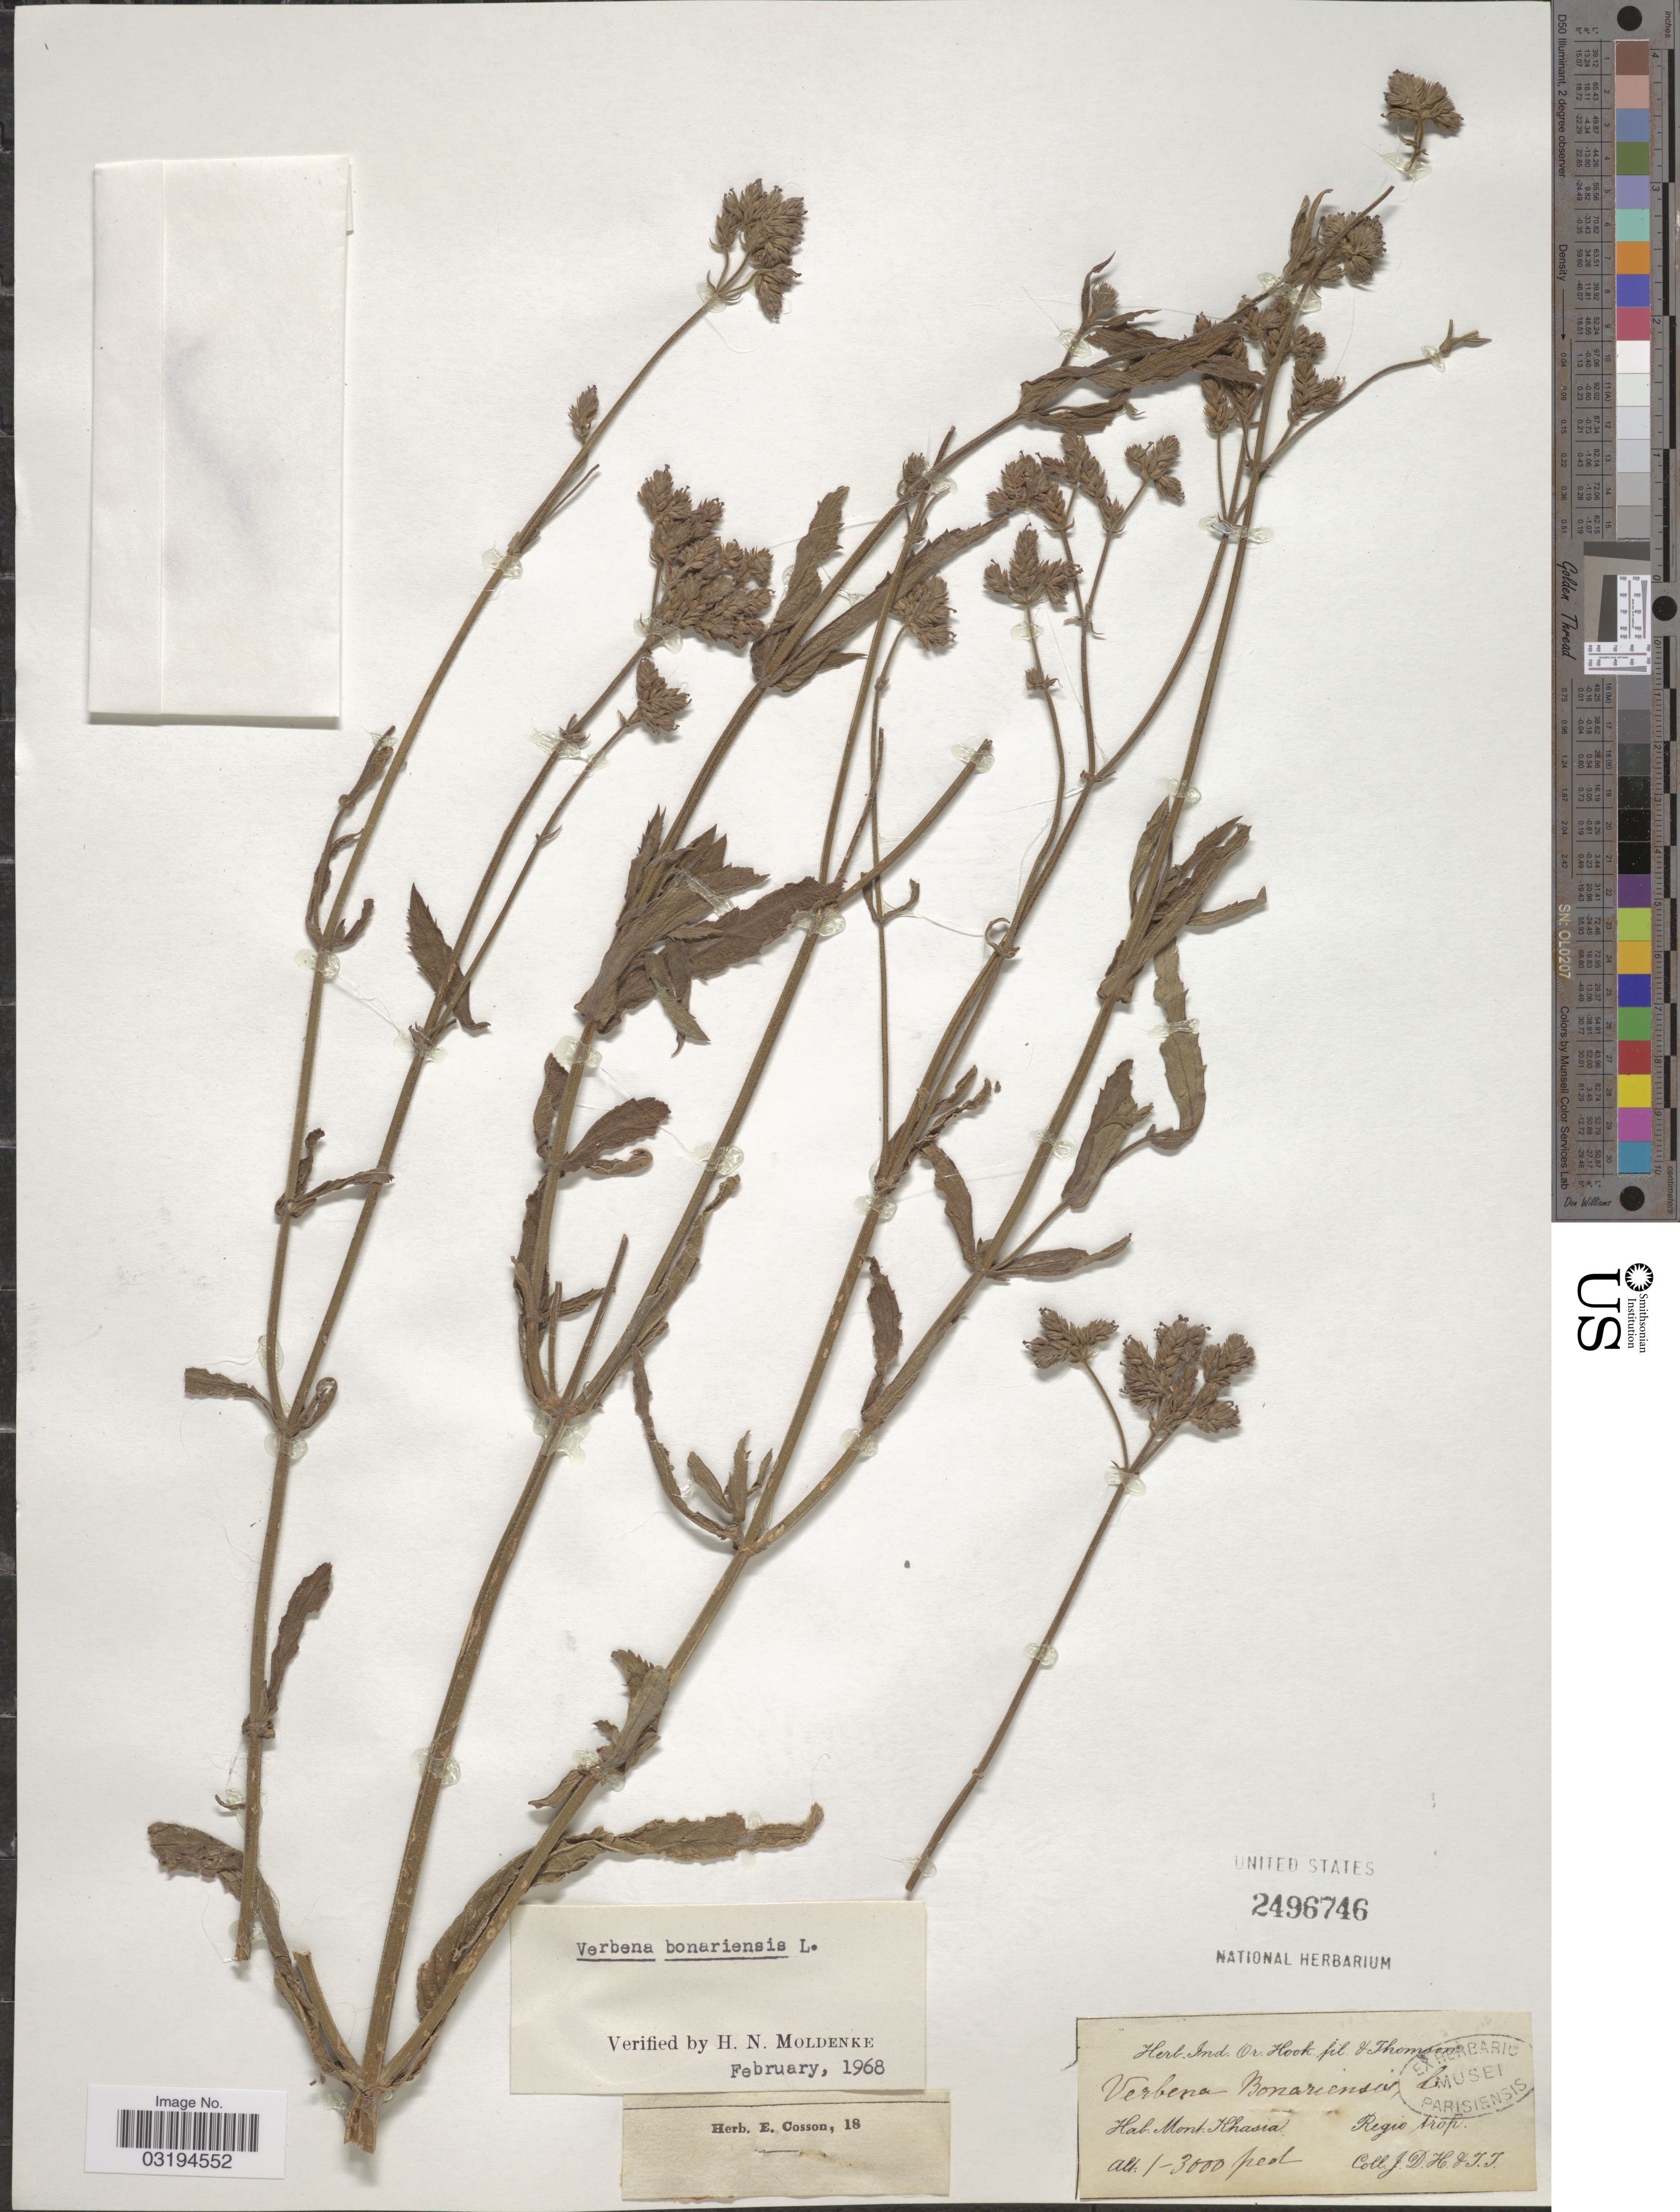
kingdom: Plantae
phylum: Tracheophyta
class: Magnoliopsida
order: Lamiales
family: Verbenaceae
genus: Verbena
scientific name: Verbena bonariensis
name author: L.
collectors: J. D. Hooker & T. Thomson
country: India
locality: Mont. Khasia. Regio Trop.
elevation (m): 305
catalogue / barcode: US 2496746